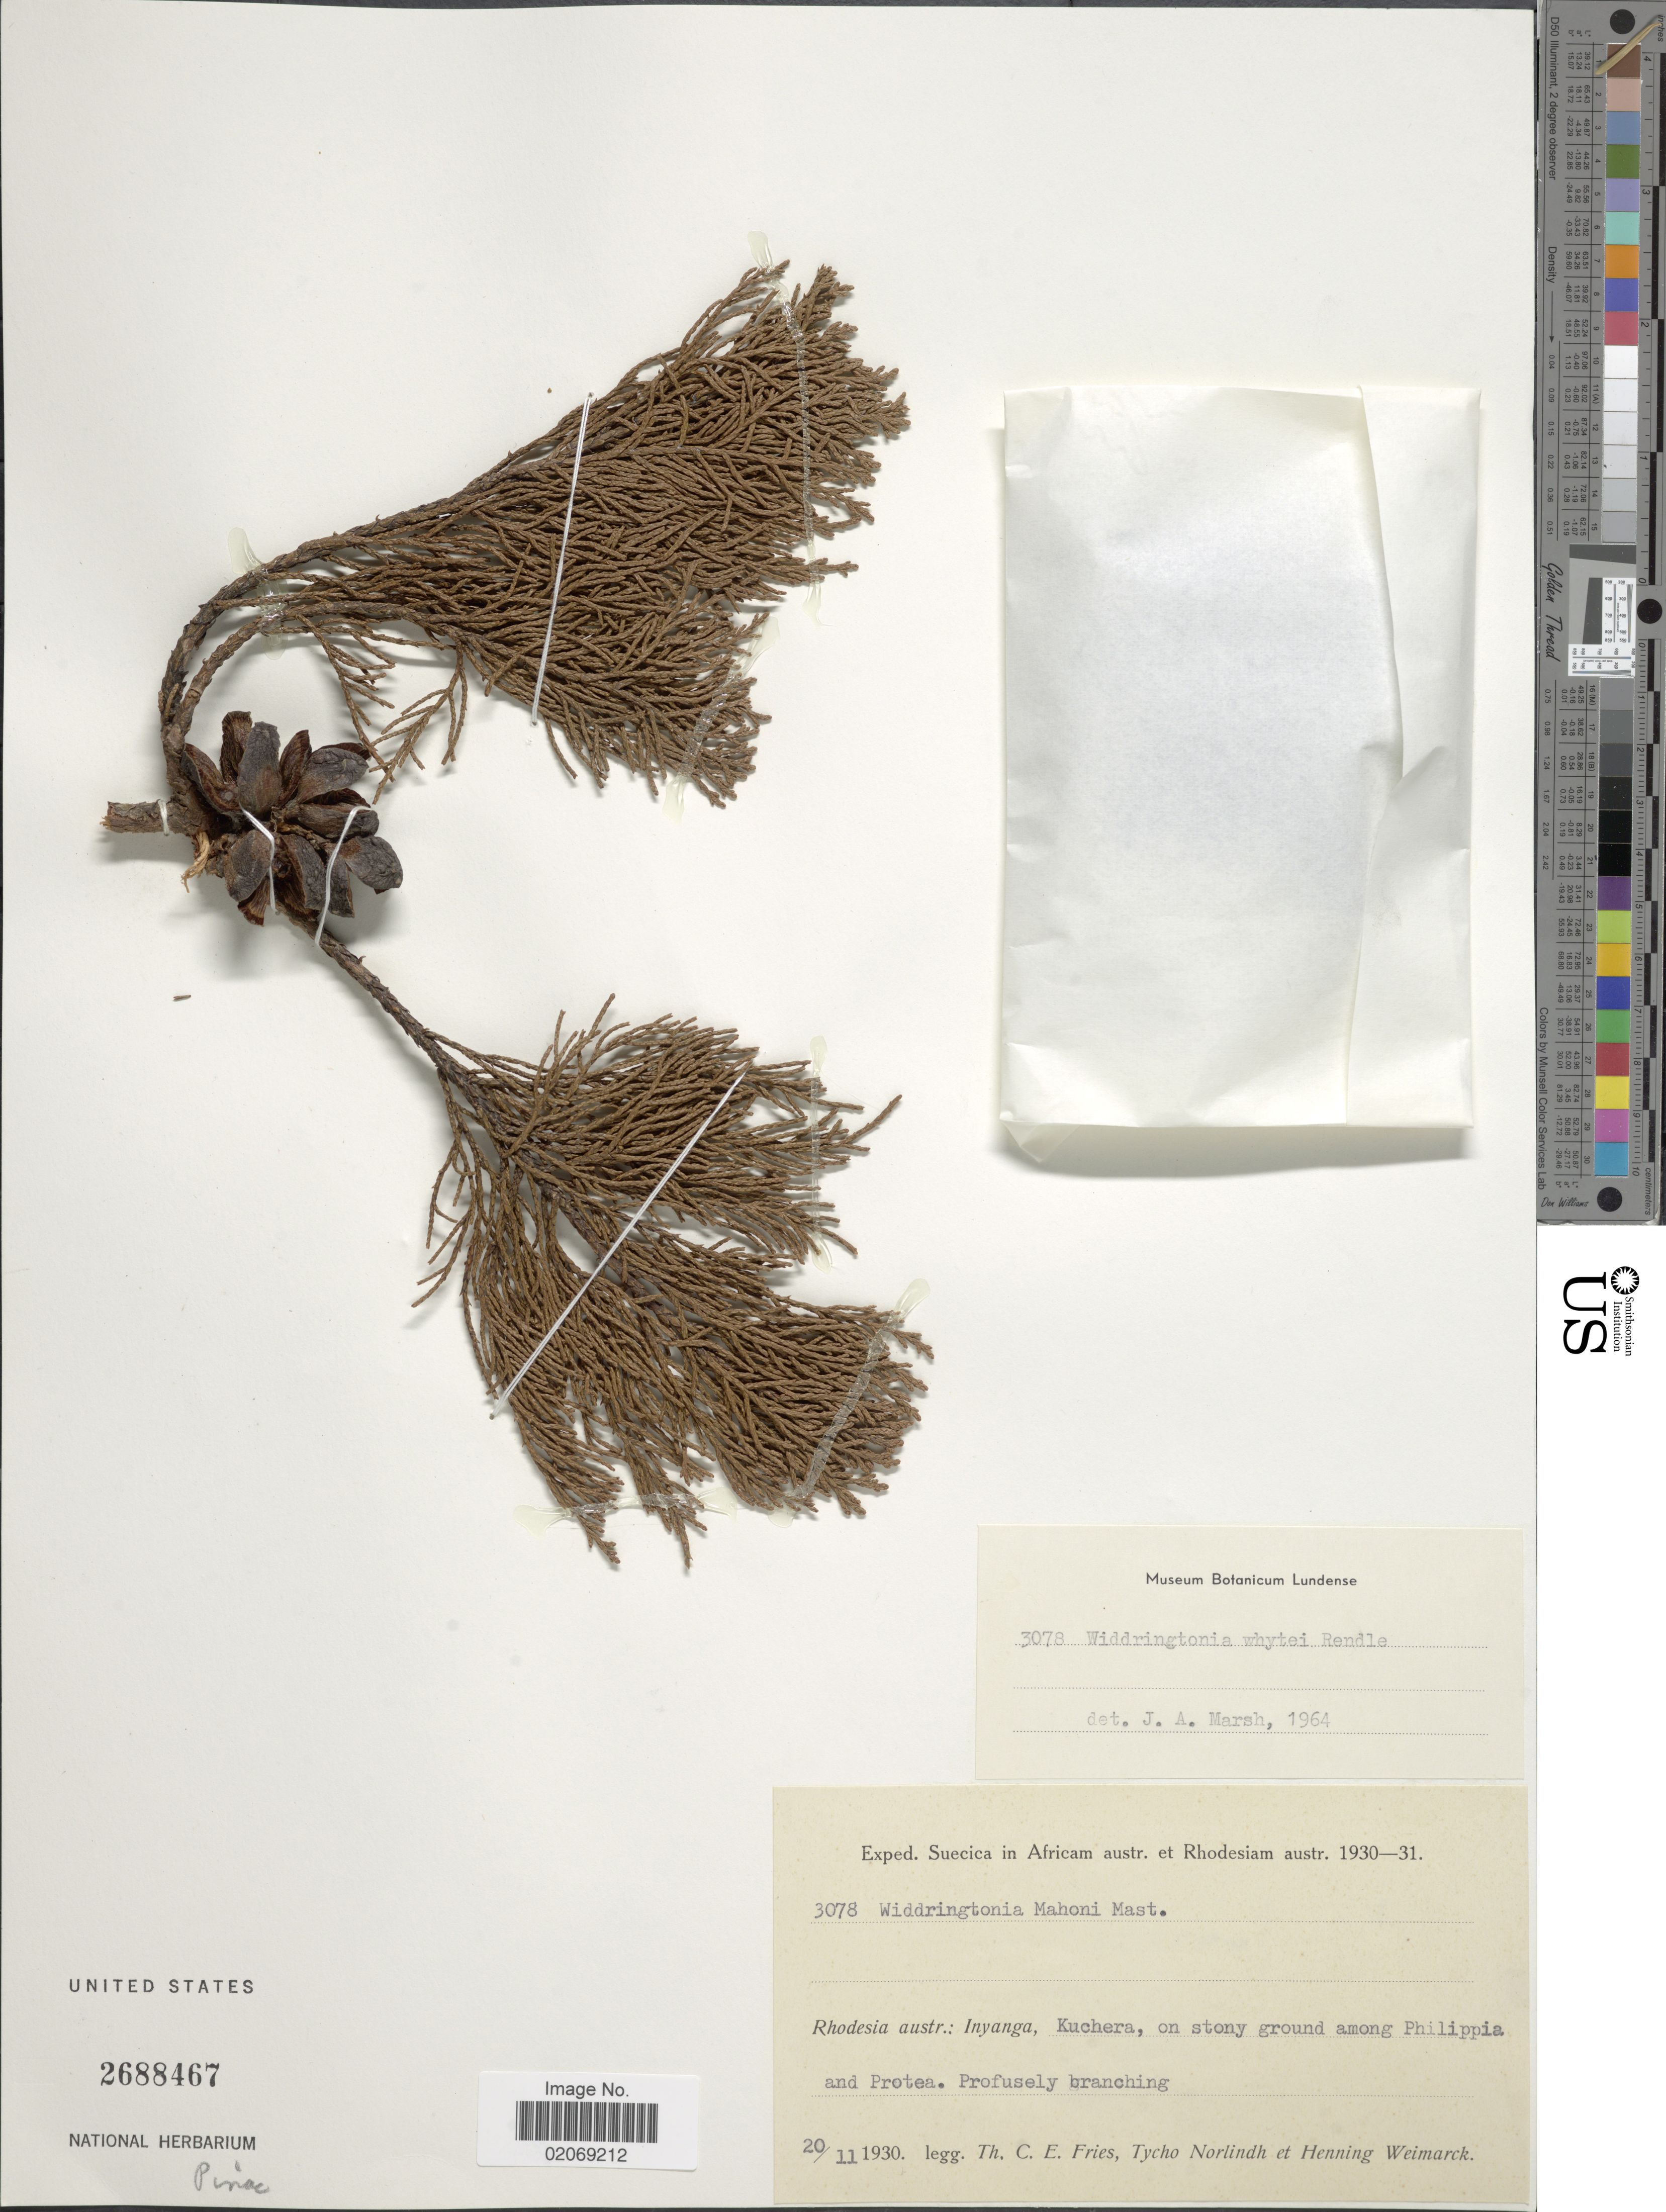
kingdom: Plantae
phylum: Tracheophyta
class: Pinopsida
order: Pinales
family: Cupressaceae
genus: Widdringtonia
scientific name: Widdringtonia whytei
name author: Rendle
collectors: T. C. E. Fries, N. T. Norlindh & H. Weimarck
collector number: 3078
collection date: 1930-11-20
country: Zimbabwe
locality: Rhodesia austr.: Inyanga, Kuchera, on stony ground among Philippia and Protea, Profusely branching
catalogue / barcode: US 2688467